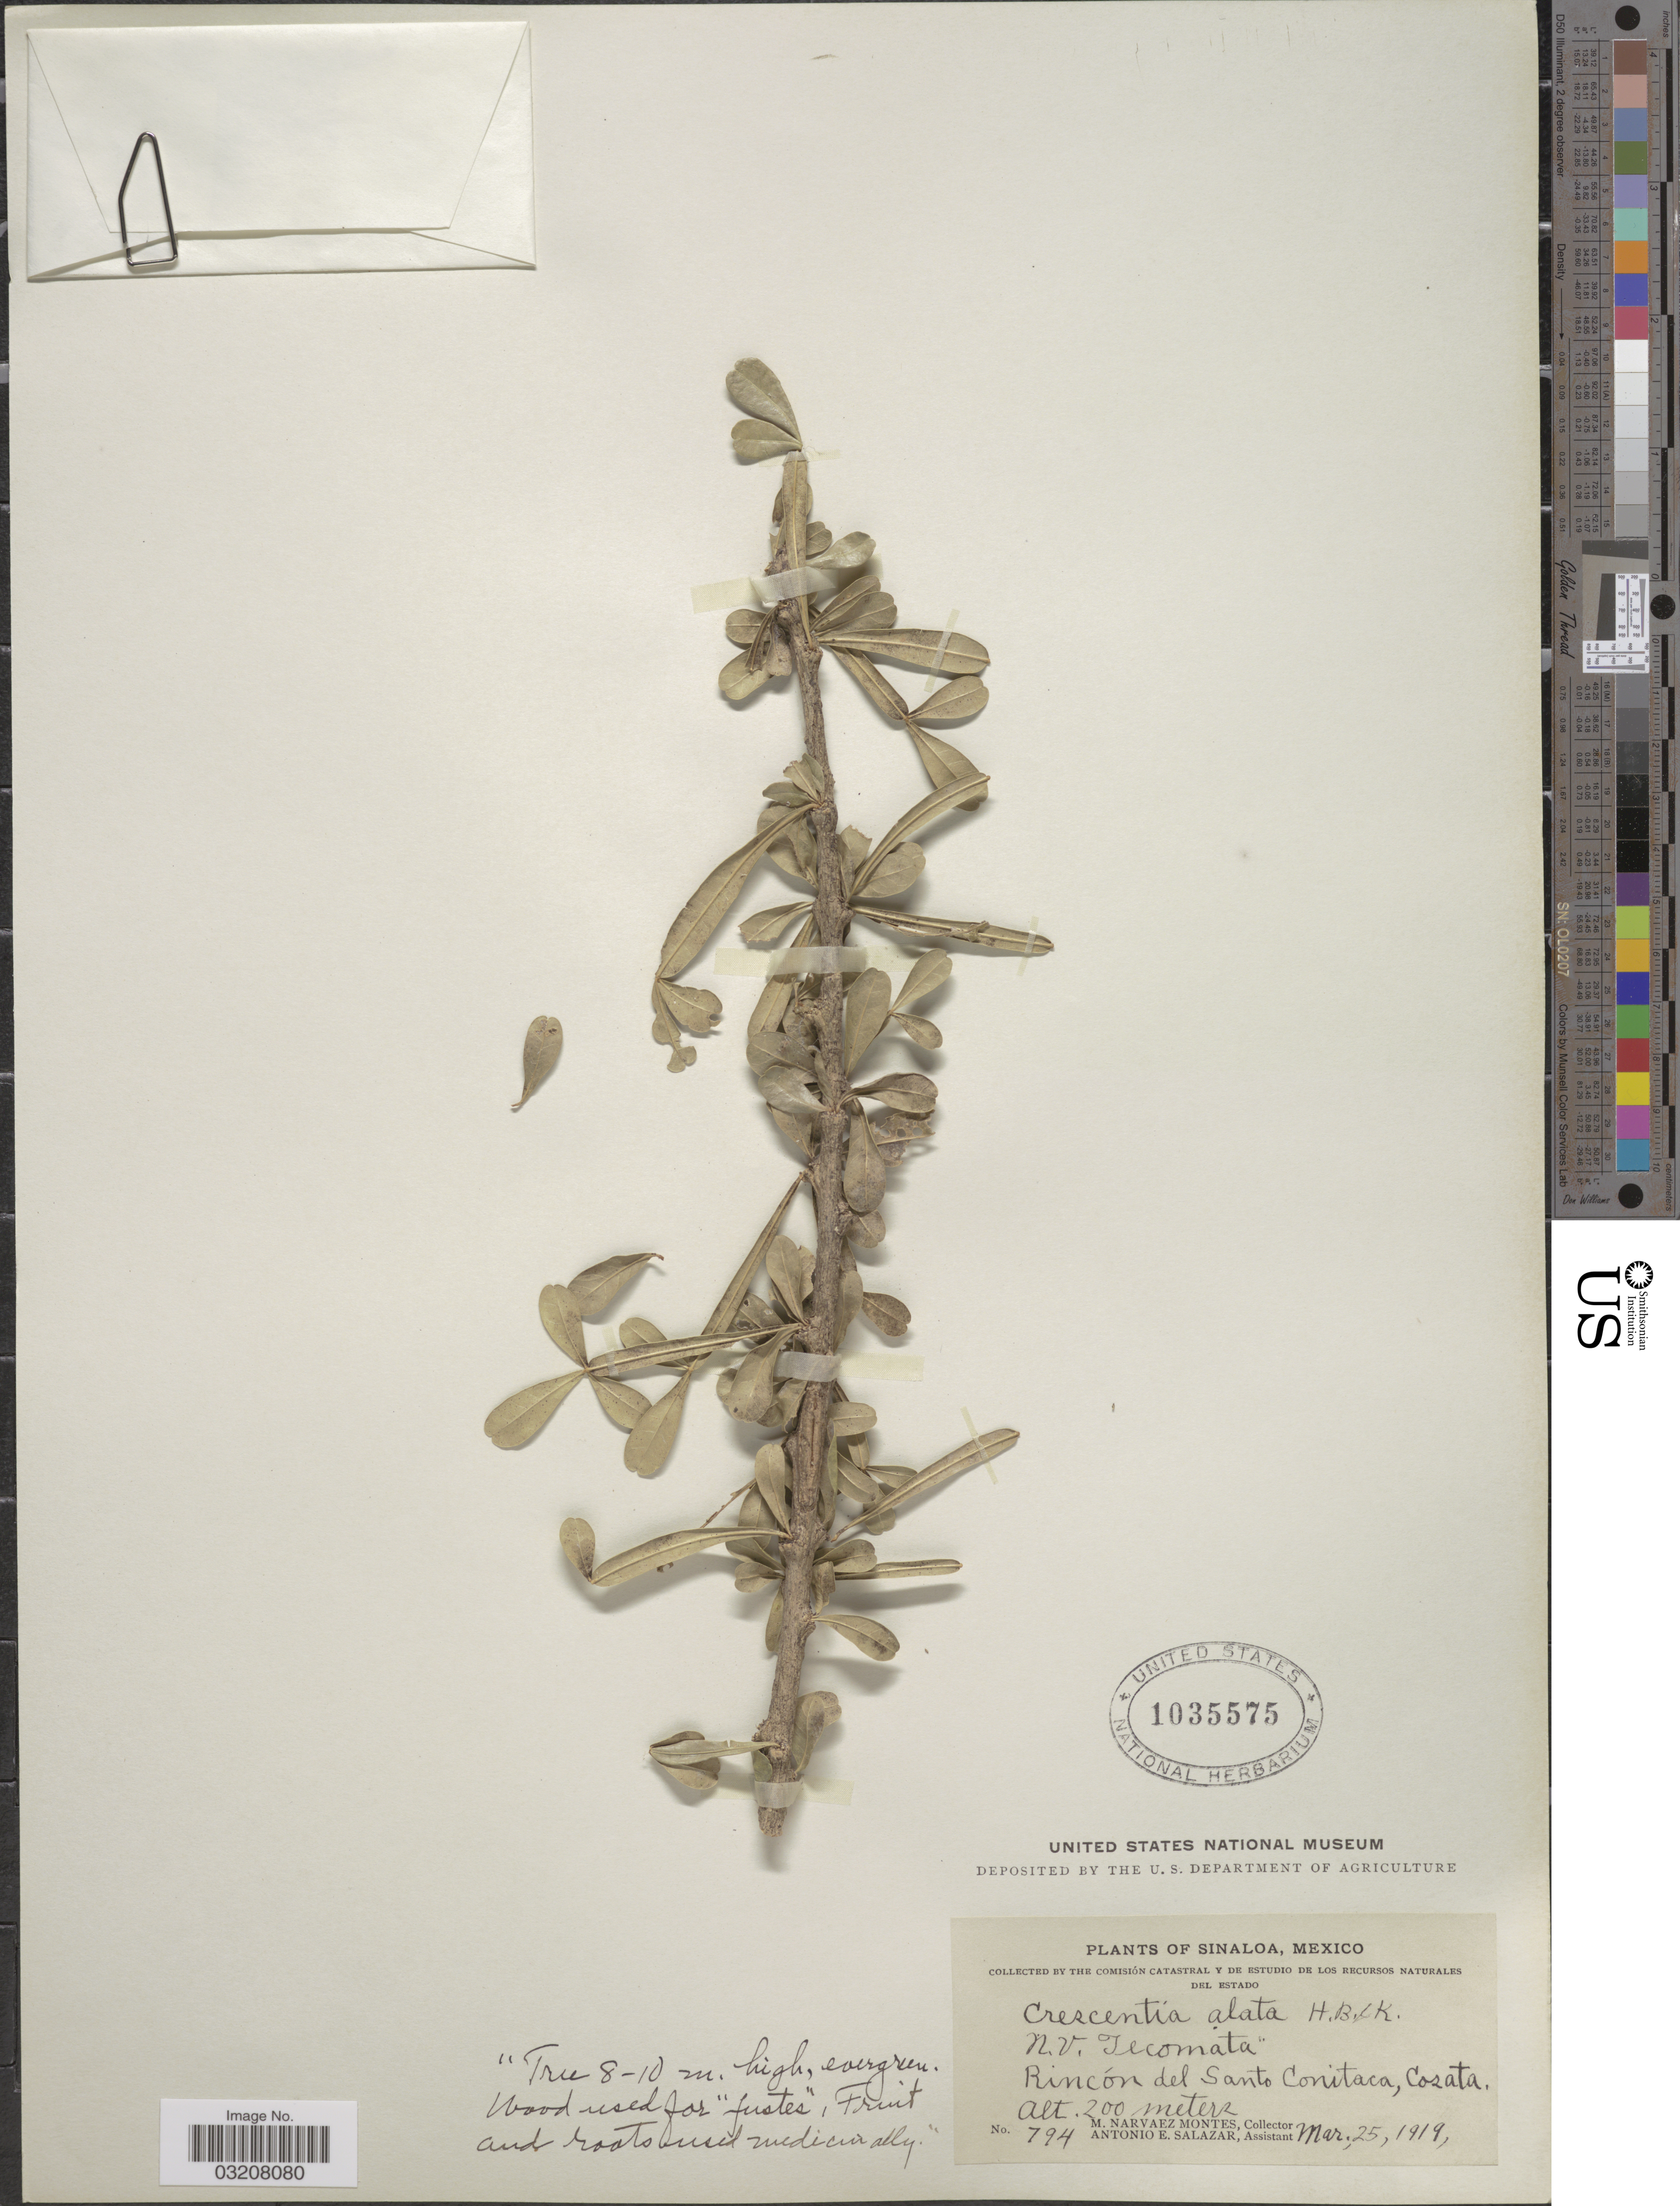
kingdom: Plantae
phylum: Tracheophyta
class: Magnoliopsida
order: Lamiales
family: Bignoniaceae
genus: Crescentia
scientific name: Crescentia alata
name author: Kunth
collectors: M. Narvaez-Montes & A. E. Salazar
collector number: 794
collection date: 1919-03-25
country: Mexico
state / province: Sinaloa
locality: Rincón del Santo Conitaca, Cozata.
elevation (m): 200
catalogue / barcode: US 1035575